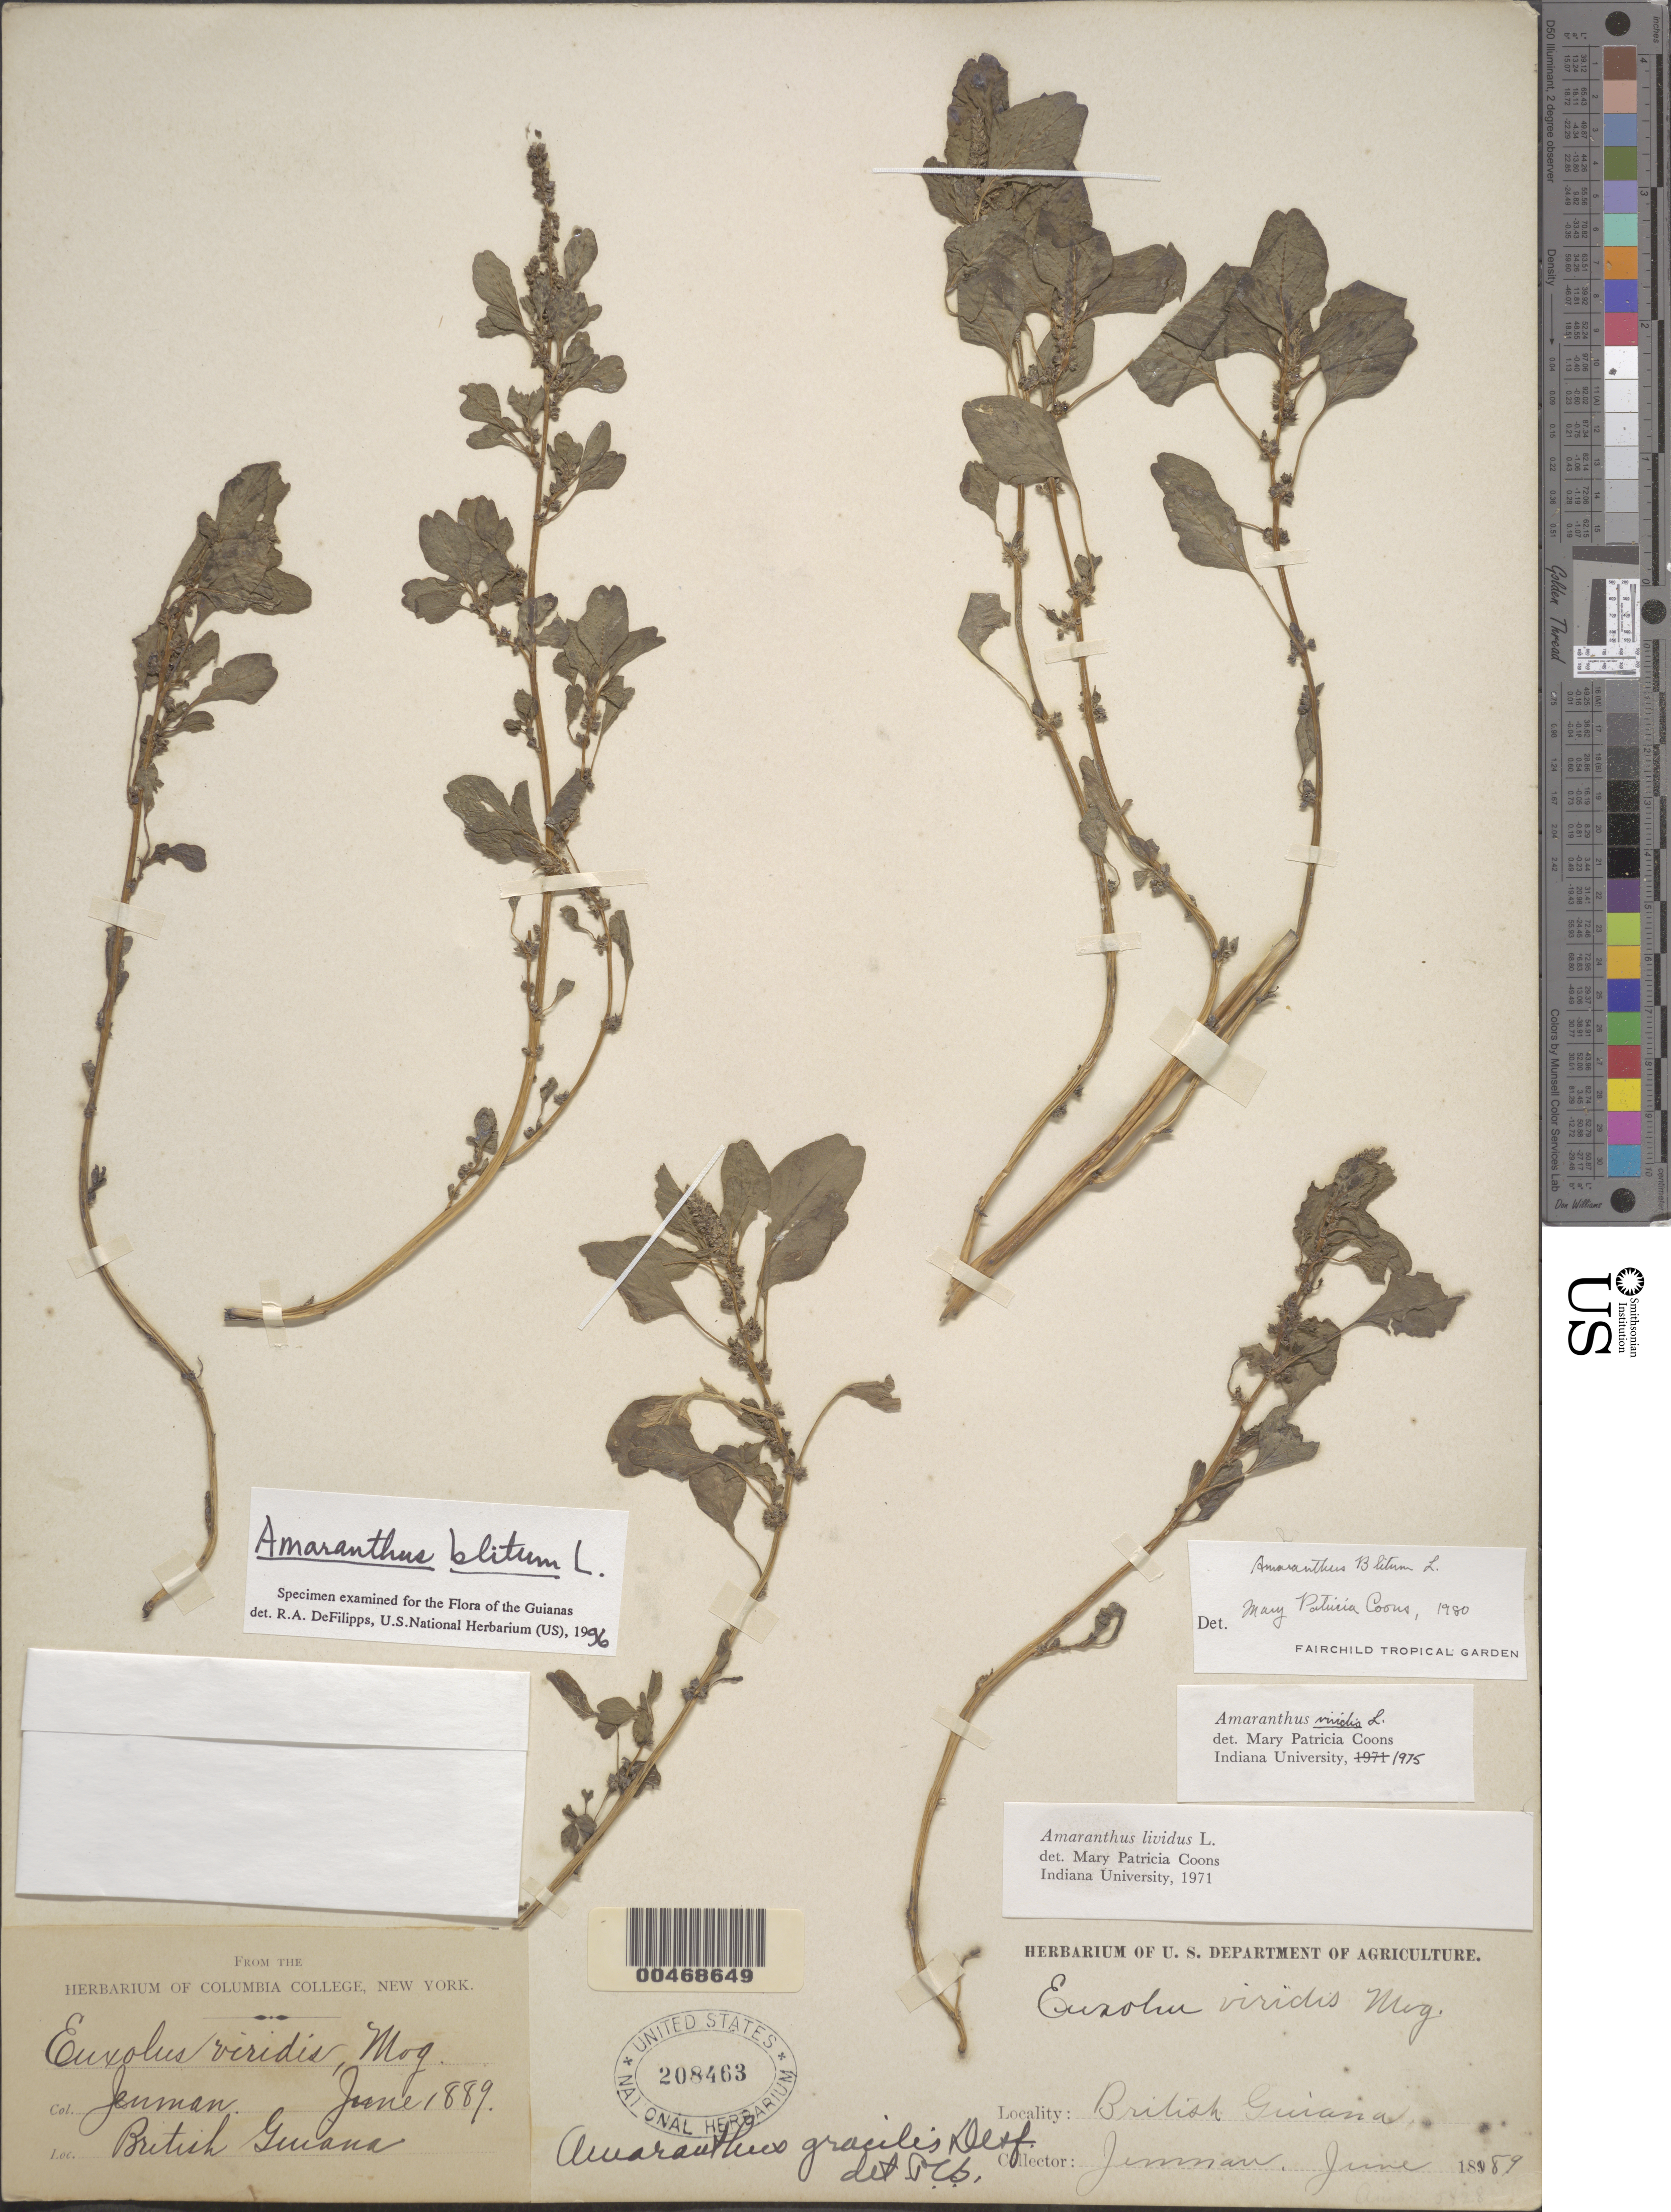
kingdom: Plantae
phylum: Tracheophyta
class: Magnoliopsida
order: Caryophyllales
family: Amaranthaceae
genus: Amaranthus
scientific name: Amaranthus blitum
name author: L.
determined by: DeFilipps, R. A.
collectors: G. S. Jenman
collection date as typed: June 1889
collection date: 1889-06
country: Guyana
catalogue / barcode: US 208463